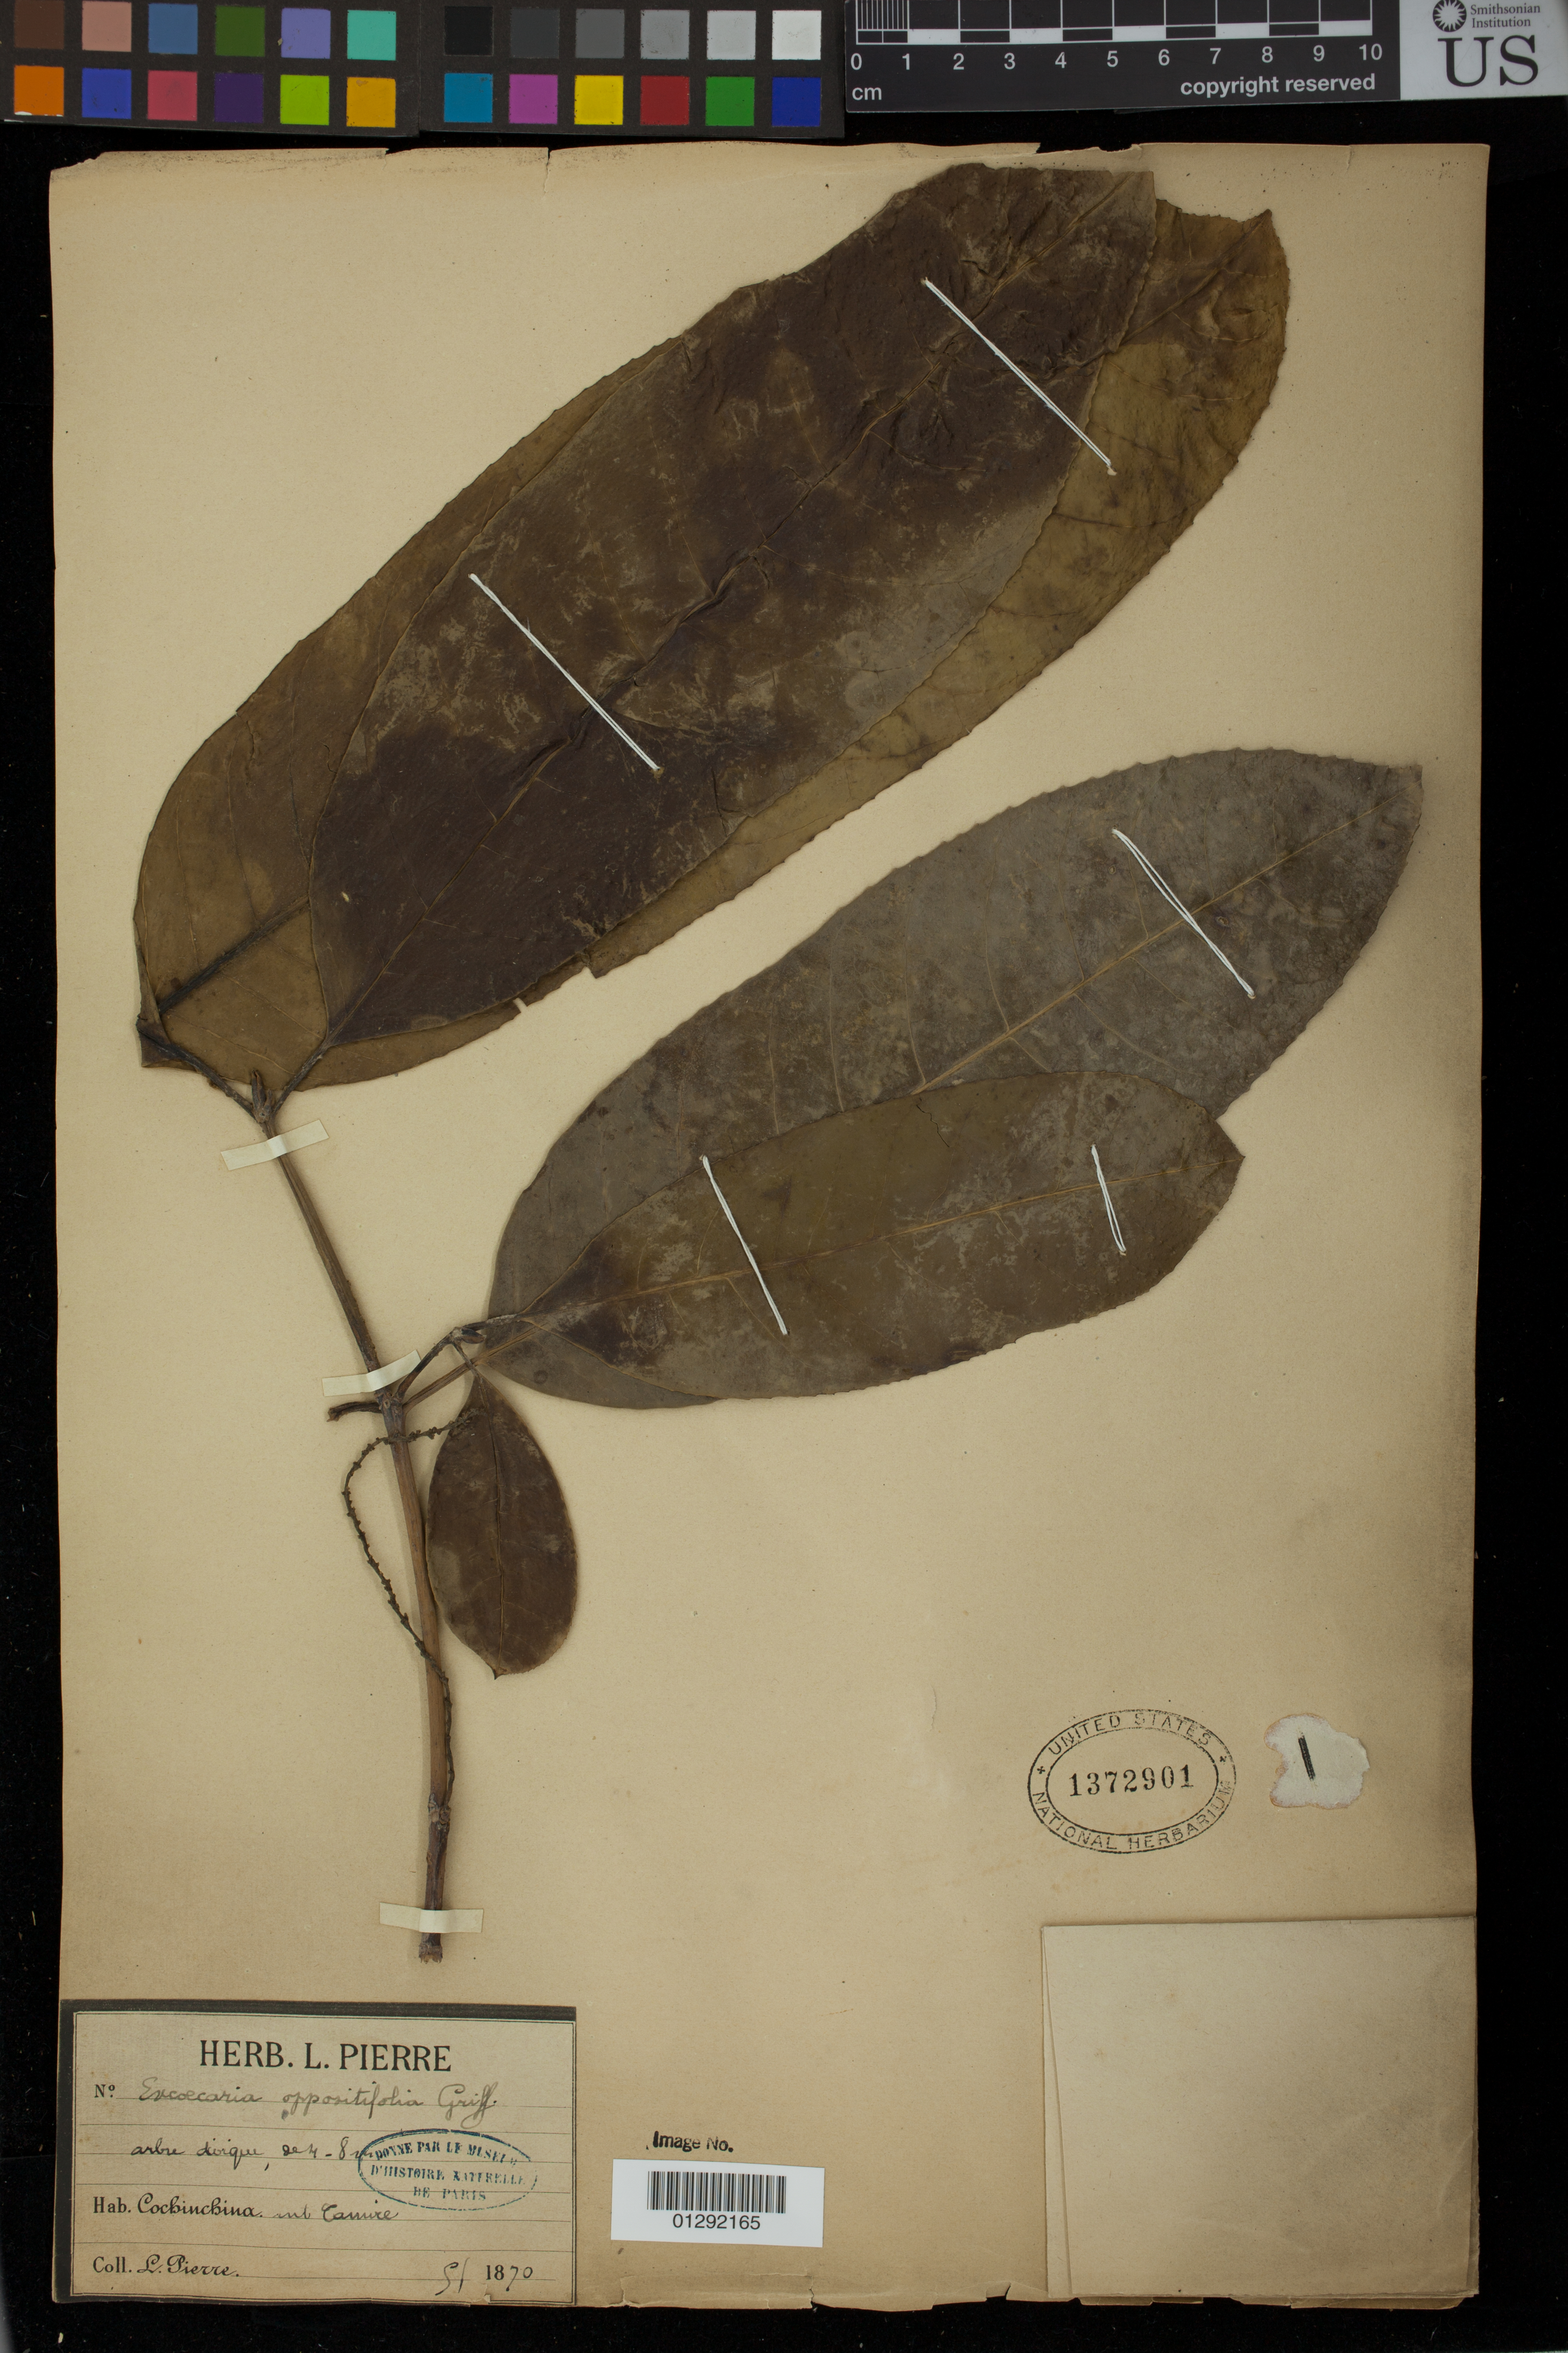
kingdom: Plantae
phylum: Tracheophyta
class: Magnoliopsida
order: Malpighiales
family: Euphorbiaceae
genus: Excoecaria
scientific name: Excoecaria oppositifolia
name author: Griff.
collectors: J. Pierre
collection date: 1870-05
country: Vietnam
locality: Cochinchina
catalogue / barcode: US 1372901